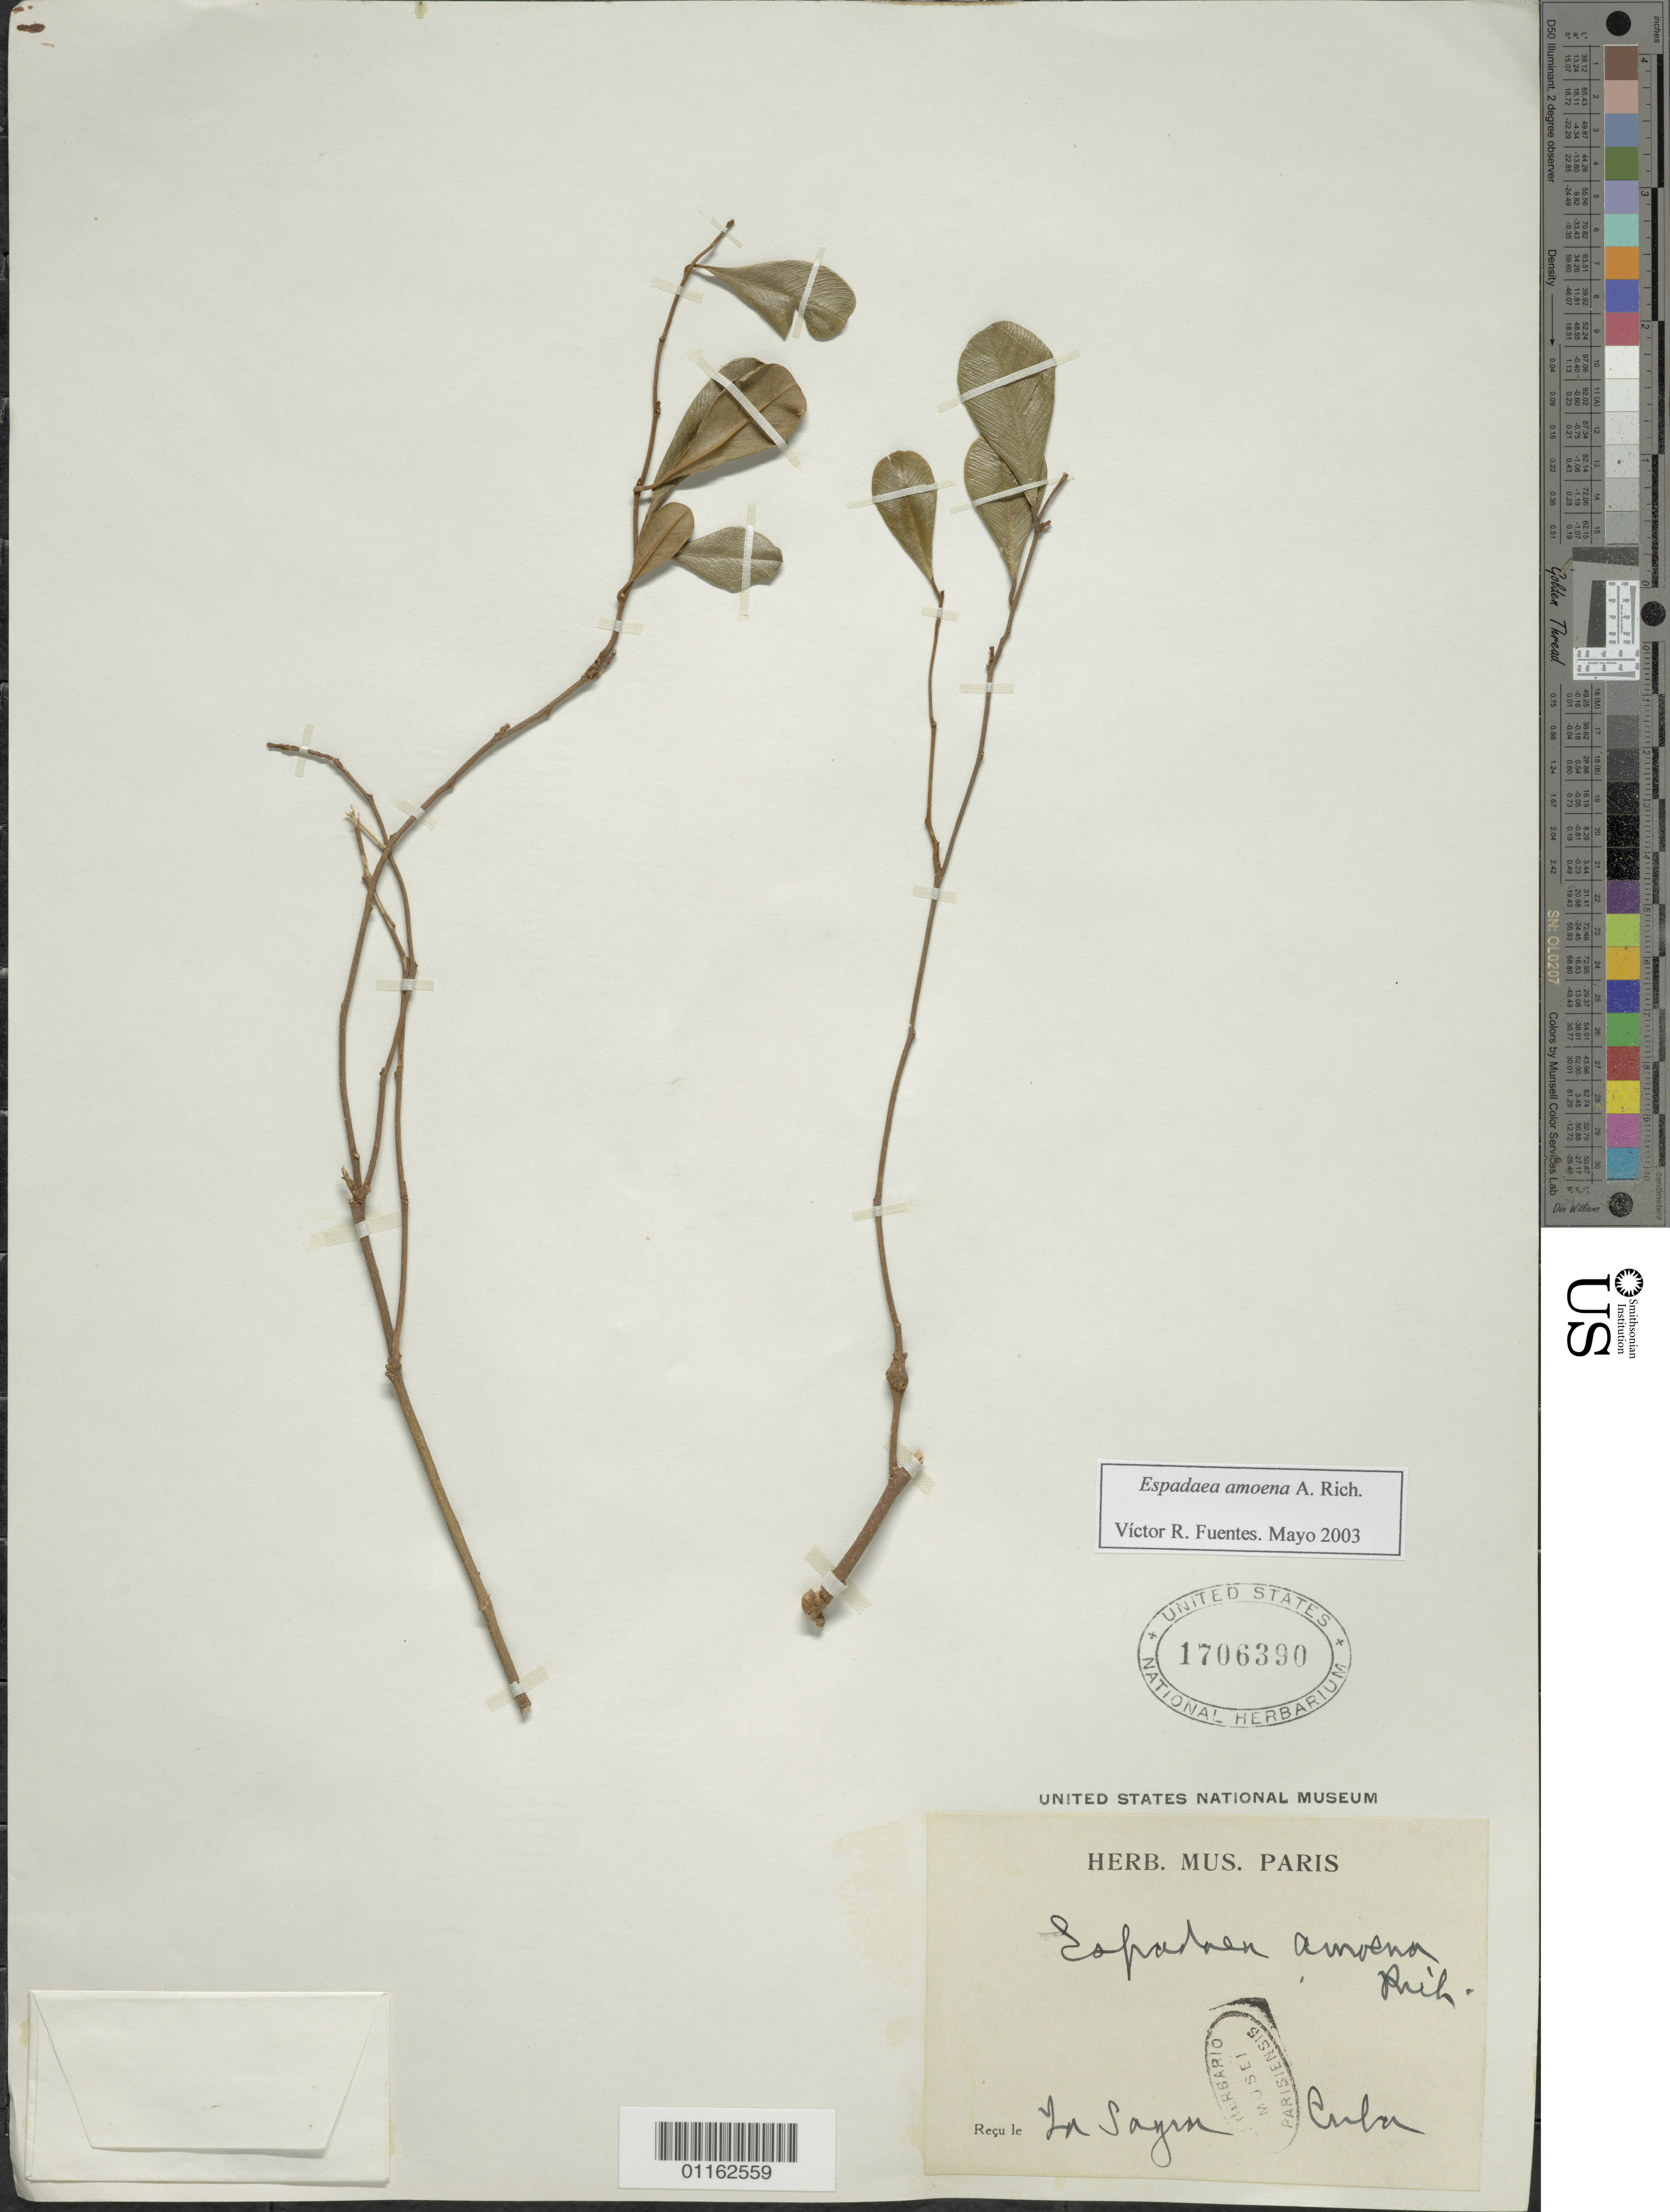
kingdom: Plantae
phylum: Tracheophyta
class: Magnoliopsida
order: Solanales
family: Solanaceae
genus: Espadaea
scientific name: Espadaea amoena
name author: A. Rich.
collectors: C. Sayers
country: Cuba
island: Cuba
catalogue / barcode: US 1706390